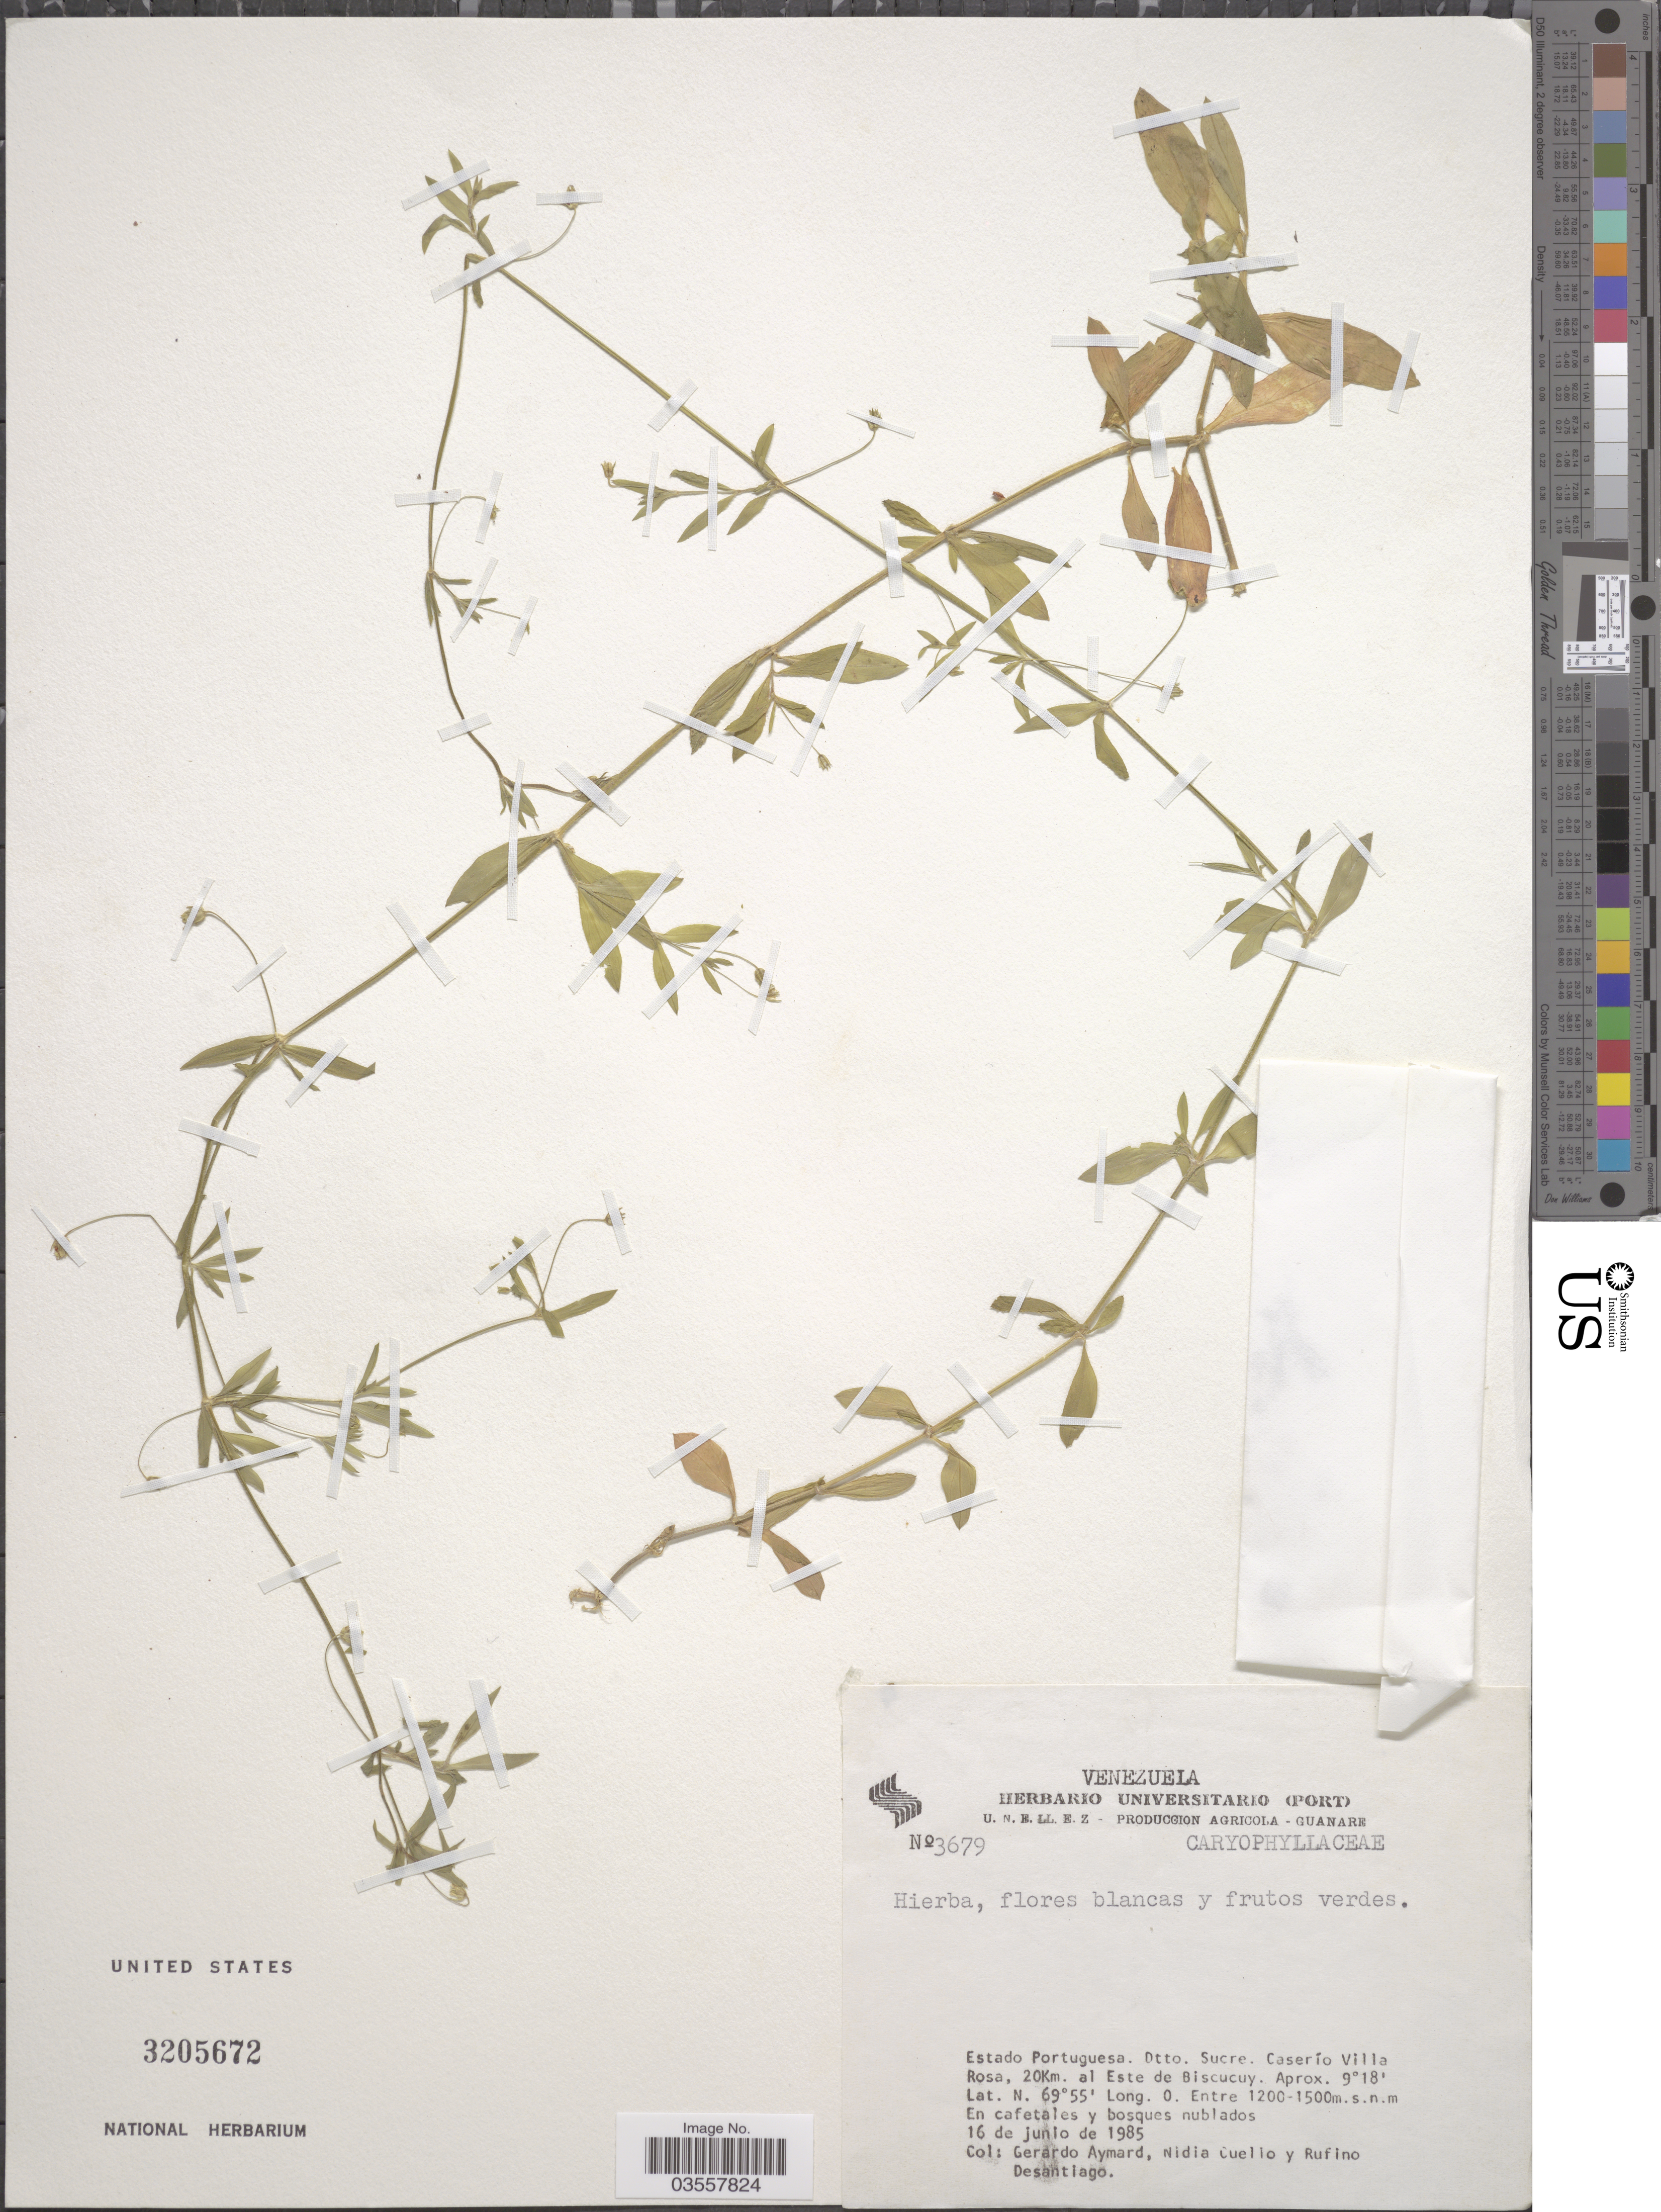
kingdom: Plantae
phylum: Tracheophyta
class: Magnoliopsida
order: Caryophyllales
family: Caryophyllaceae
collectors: G. A. Aymard, N. L. Cuello & R. Desantiago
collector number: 3679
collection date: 1985-06-16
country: Venezuela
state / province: Portuguesa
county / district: Sucre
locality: Caserío Villa Rosa. 20 Km E Biscucuy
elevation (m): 1200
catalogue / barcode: US 3205672